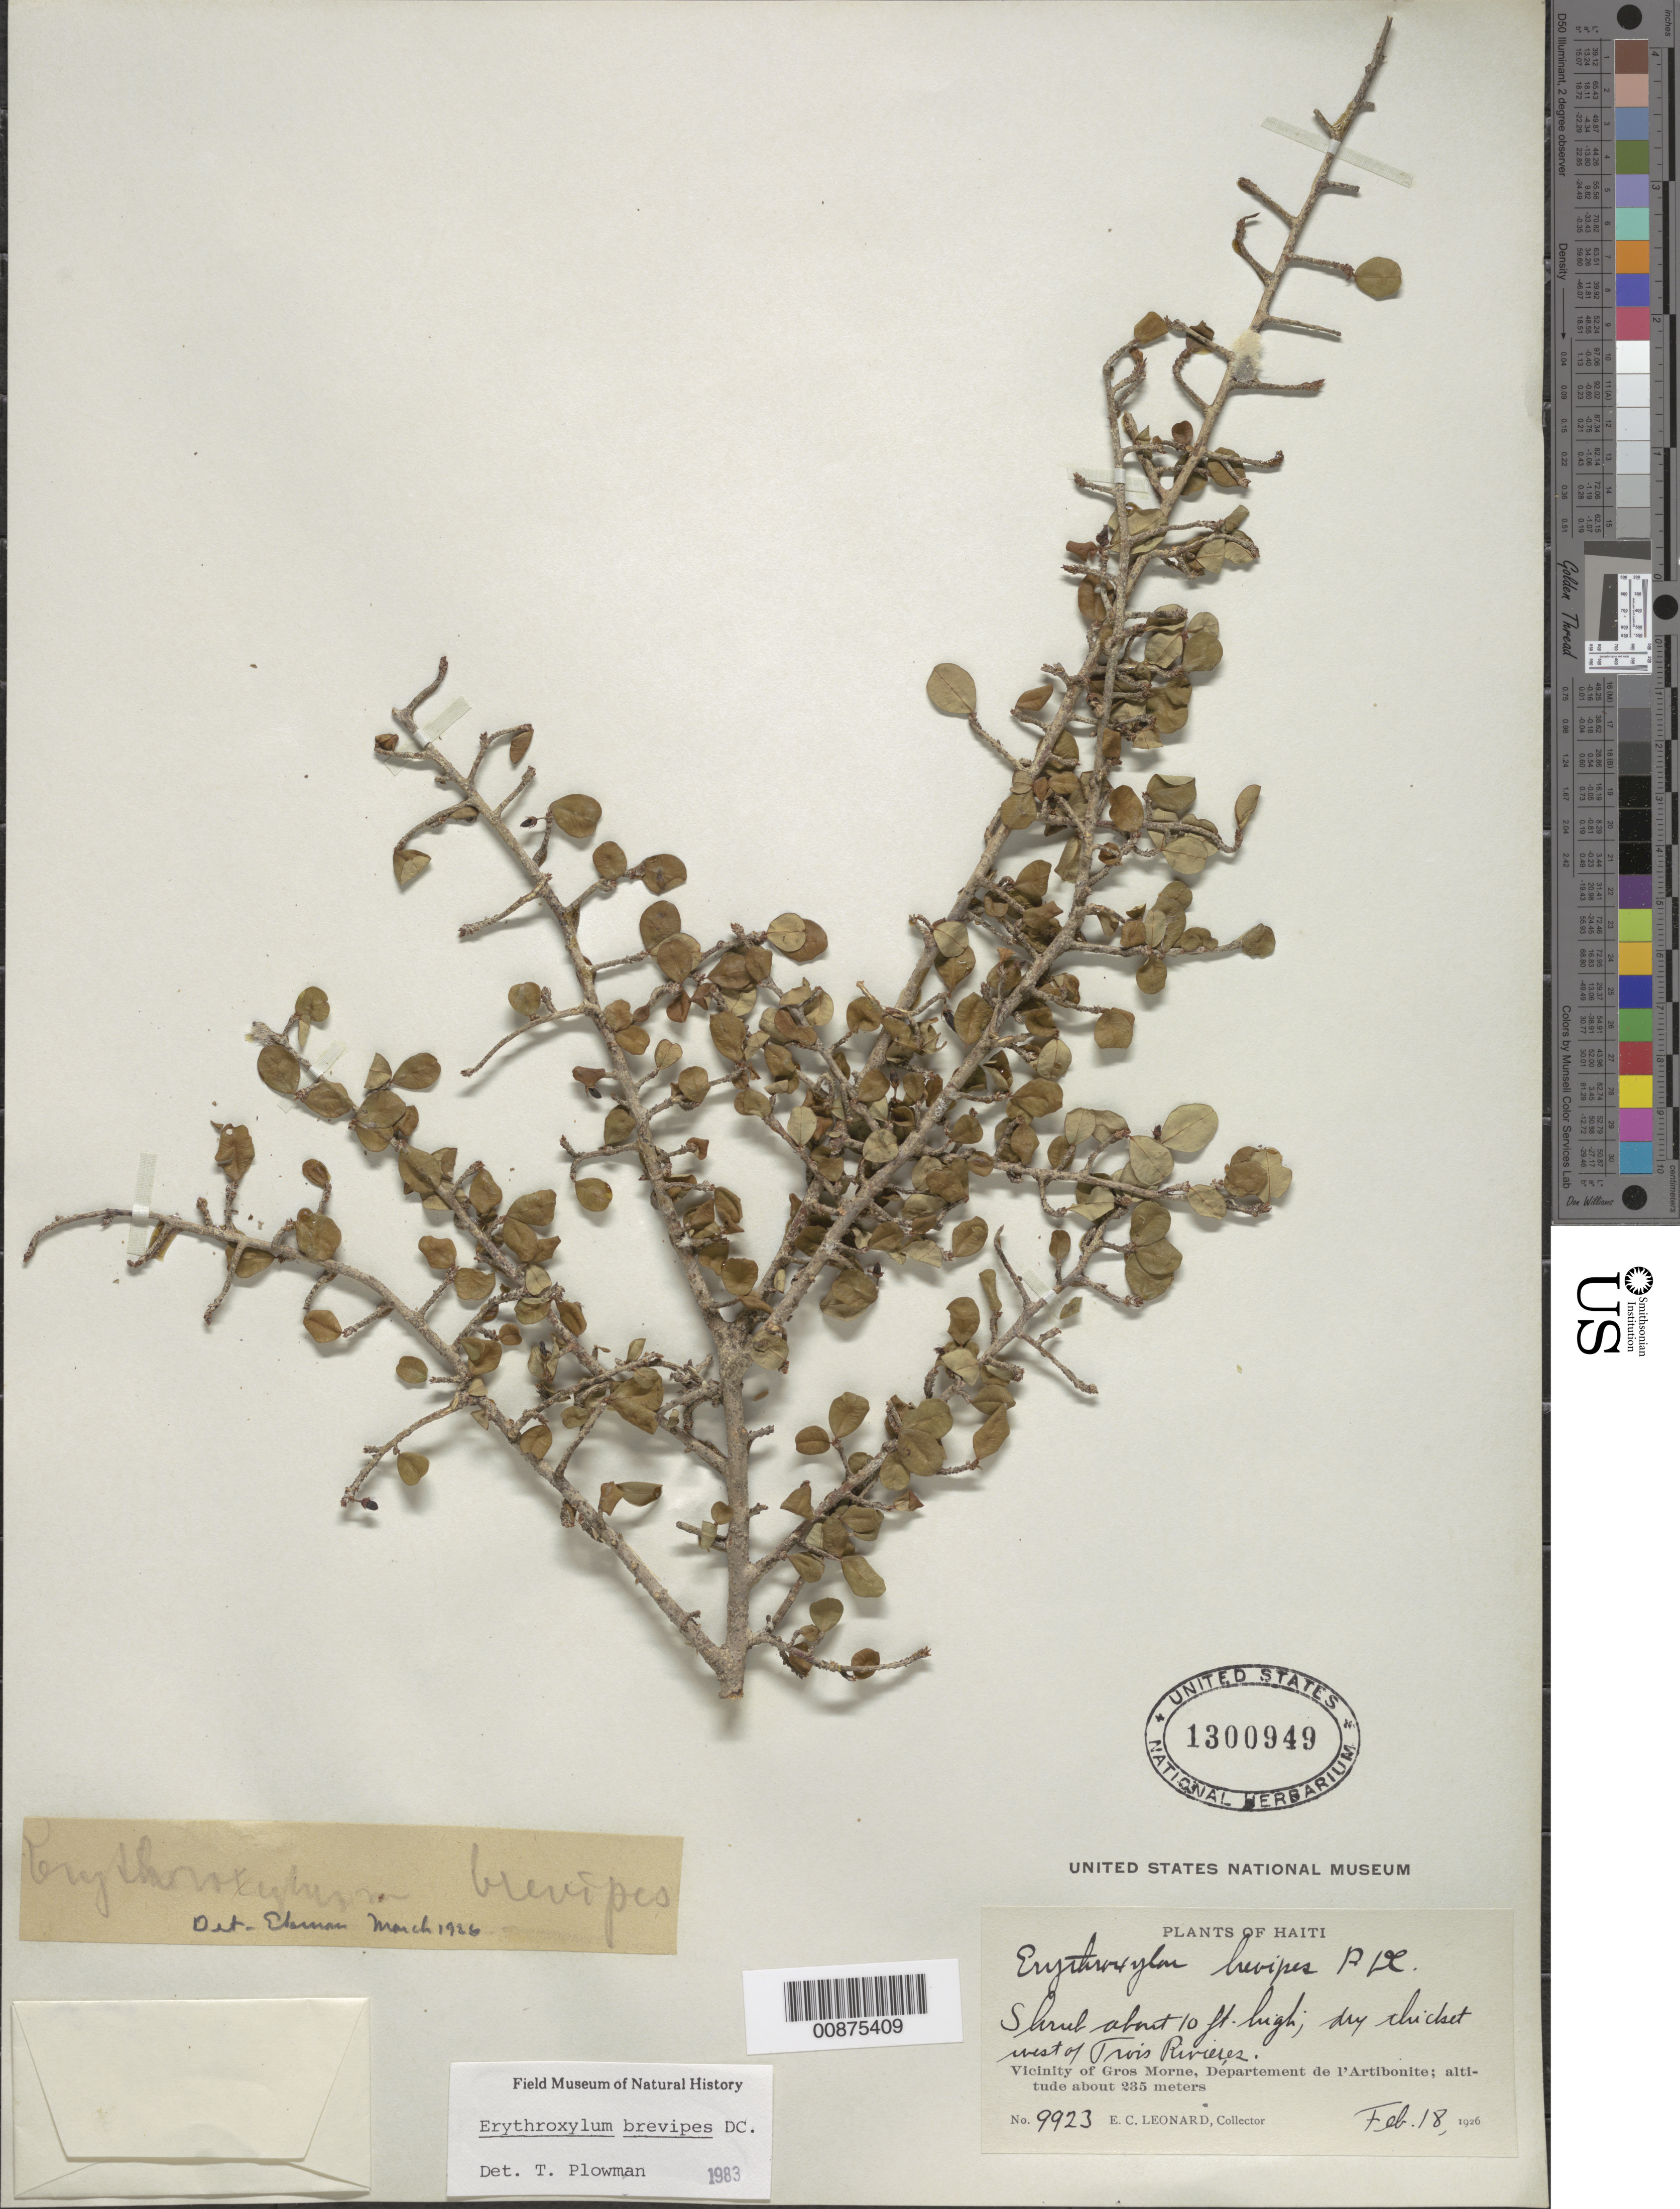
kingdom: Plantae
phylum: Tracheophyta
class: Magnoliopsida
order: Malpighiales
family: Erythroxylaceae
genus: Erythroxylum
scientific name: Erythroxylum brevipes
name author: DC.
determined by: Plowman, Timothy C.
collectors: E. C. Leonard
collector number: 9923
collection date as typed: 18 Feb 1926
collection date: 1926-02-18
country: Haiti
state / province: Artibonite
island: Hispaniola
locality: West of Trois Rivières. Vicinity of Gros Morne.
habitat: Dry thicket.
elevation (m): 235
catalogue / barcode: US 1300949